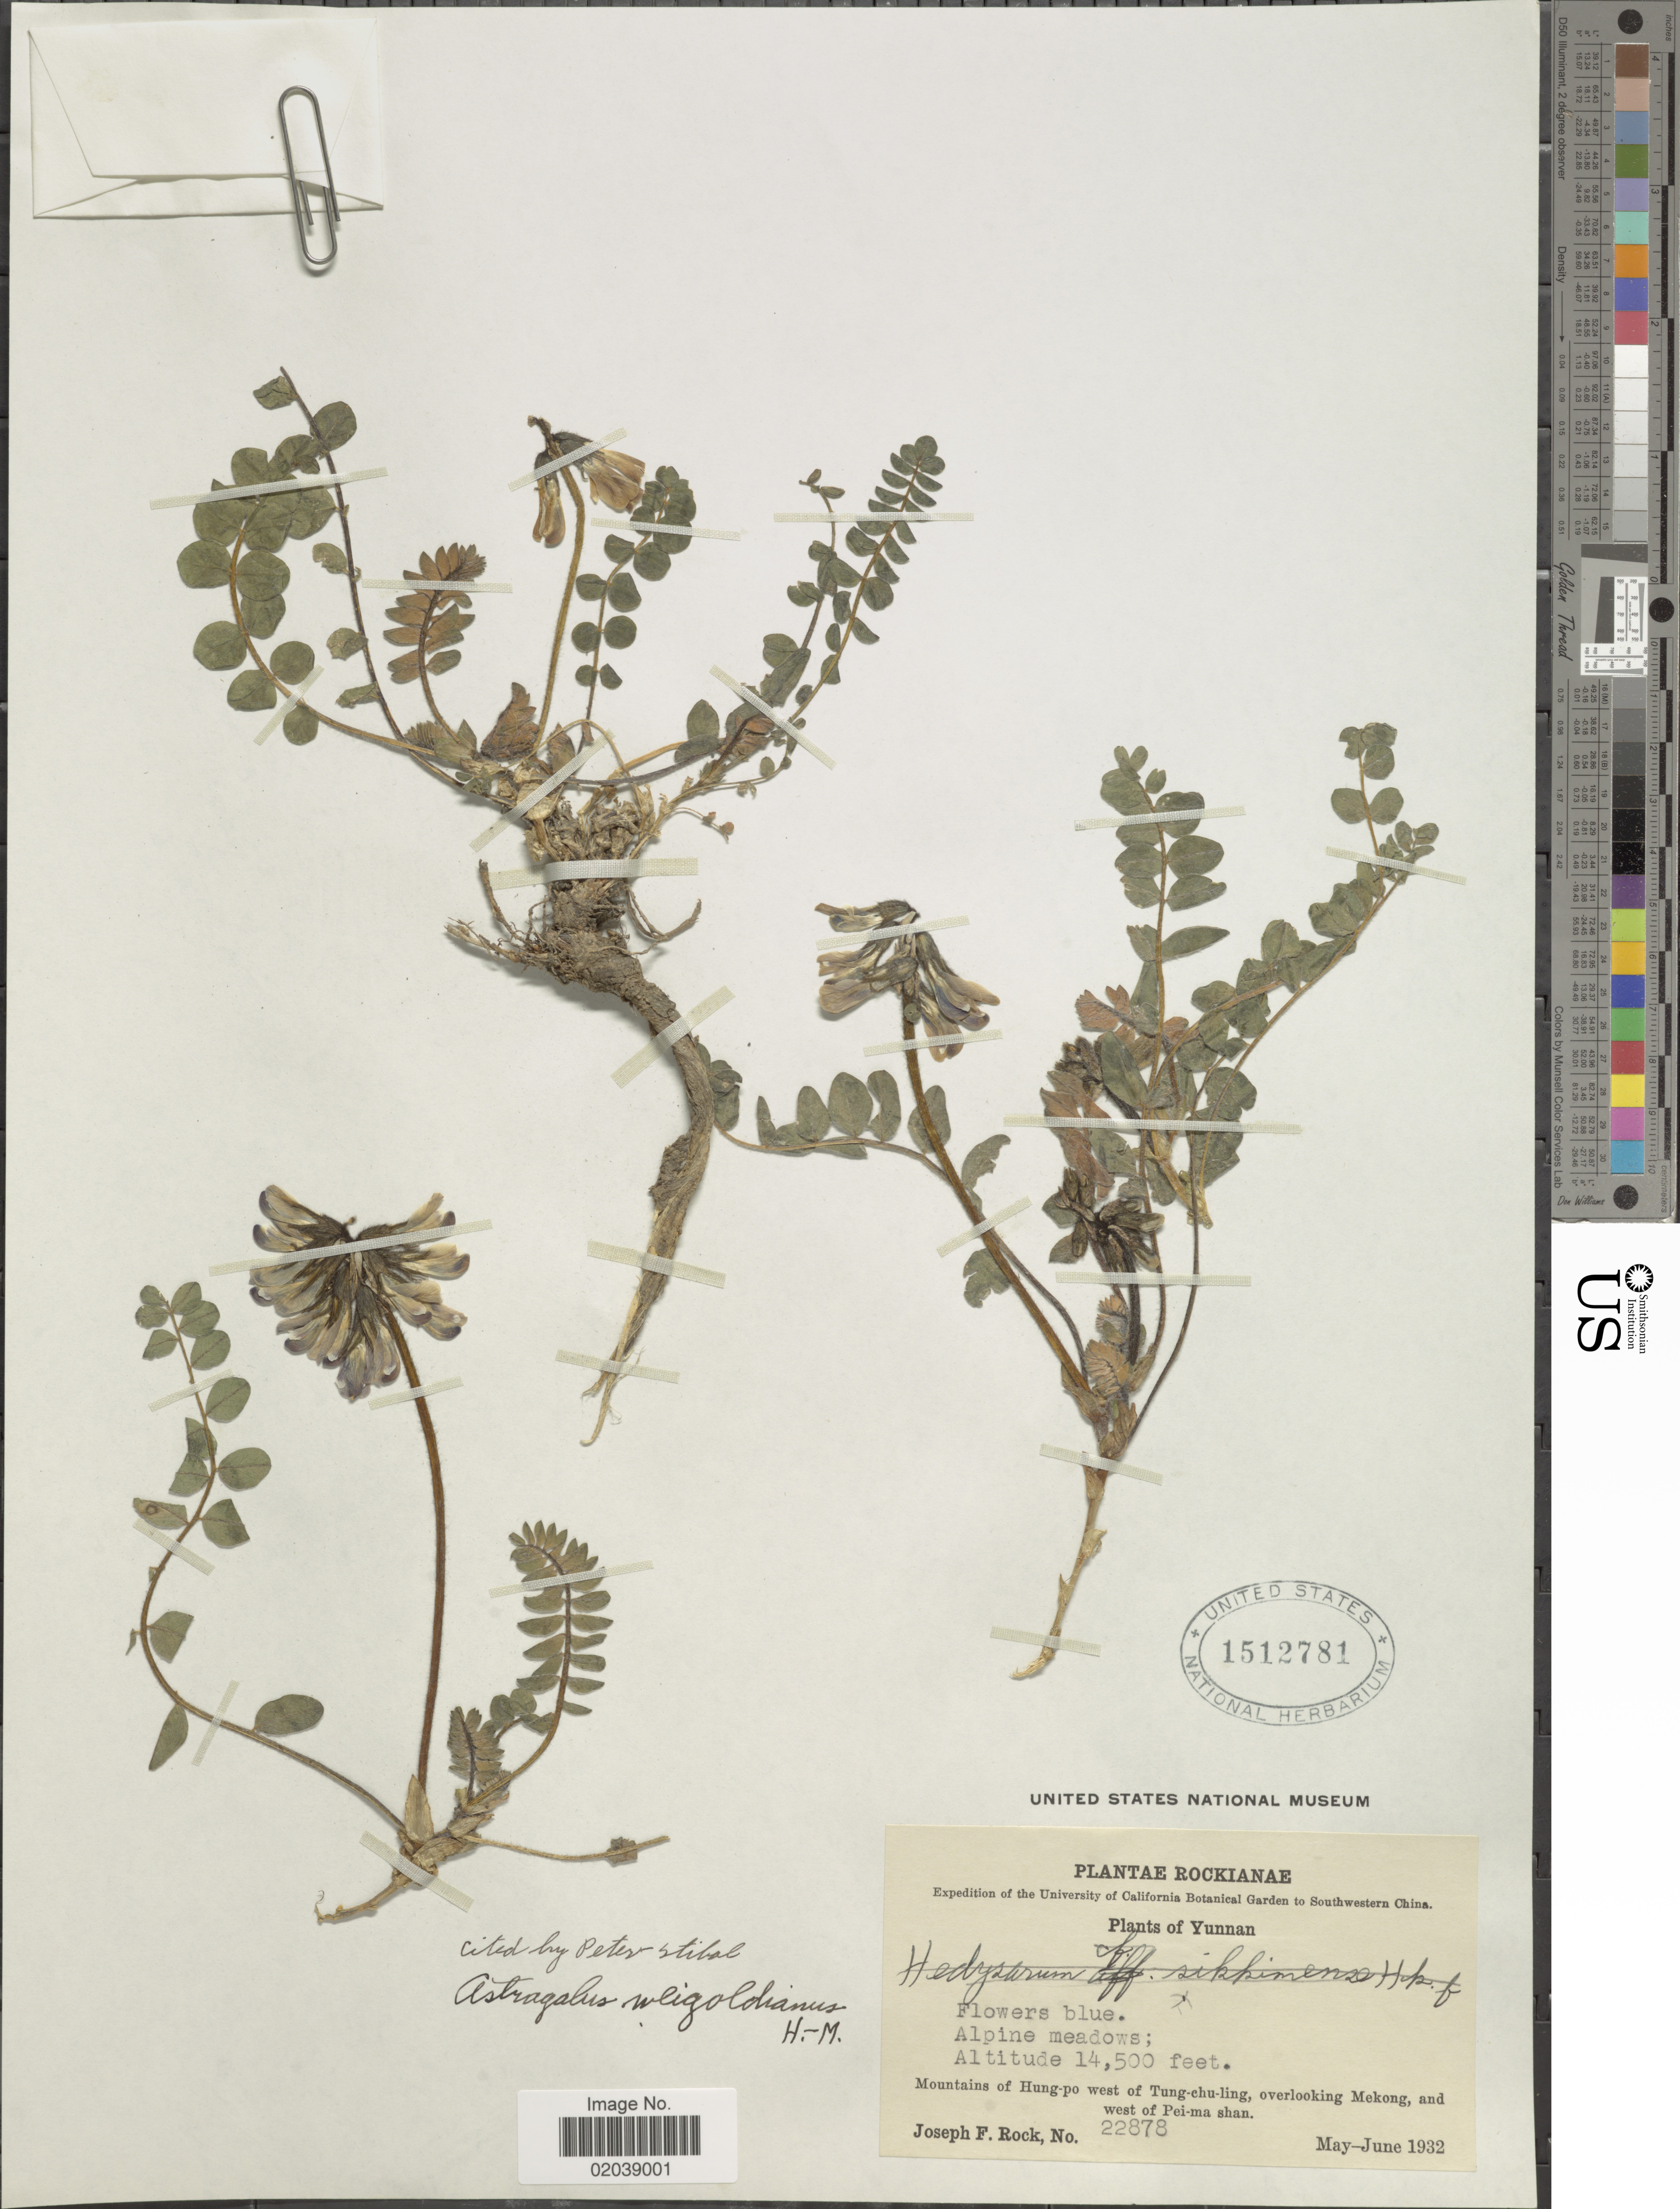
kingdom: Plantae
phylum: Tracheophyta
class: Magnoliopsida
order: Fabales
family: Fabaceae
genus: Astragalus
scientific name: Astragalus weigoldianus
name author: Hand.-Mazz.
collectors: J. F. Rock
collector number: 22878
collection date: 1932-05/1932-06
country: China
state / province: Yunnan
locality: Yunnan, Mountainsl of Hung-po west of Tung-chu-ling, overlooking Mekong, and west of Pei-ma shan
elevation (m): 4420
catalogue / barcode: US 1512781